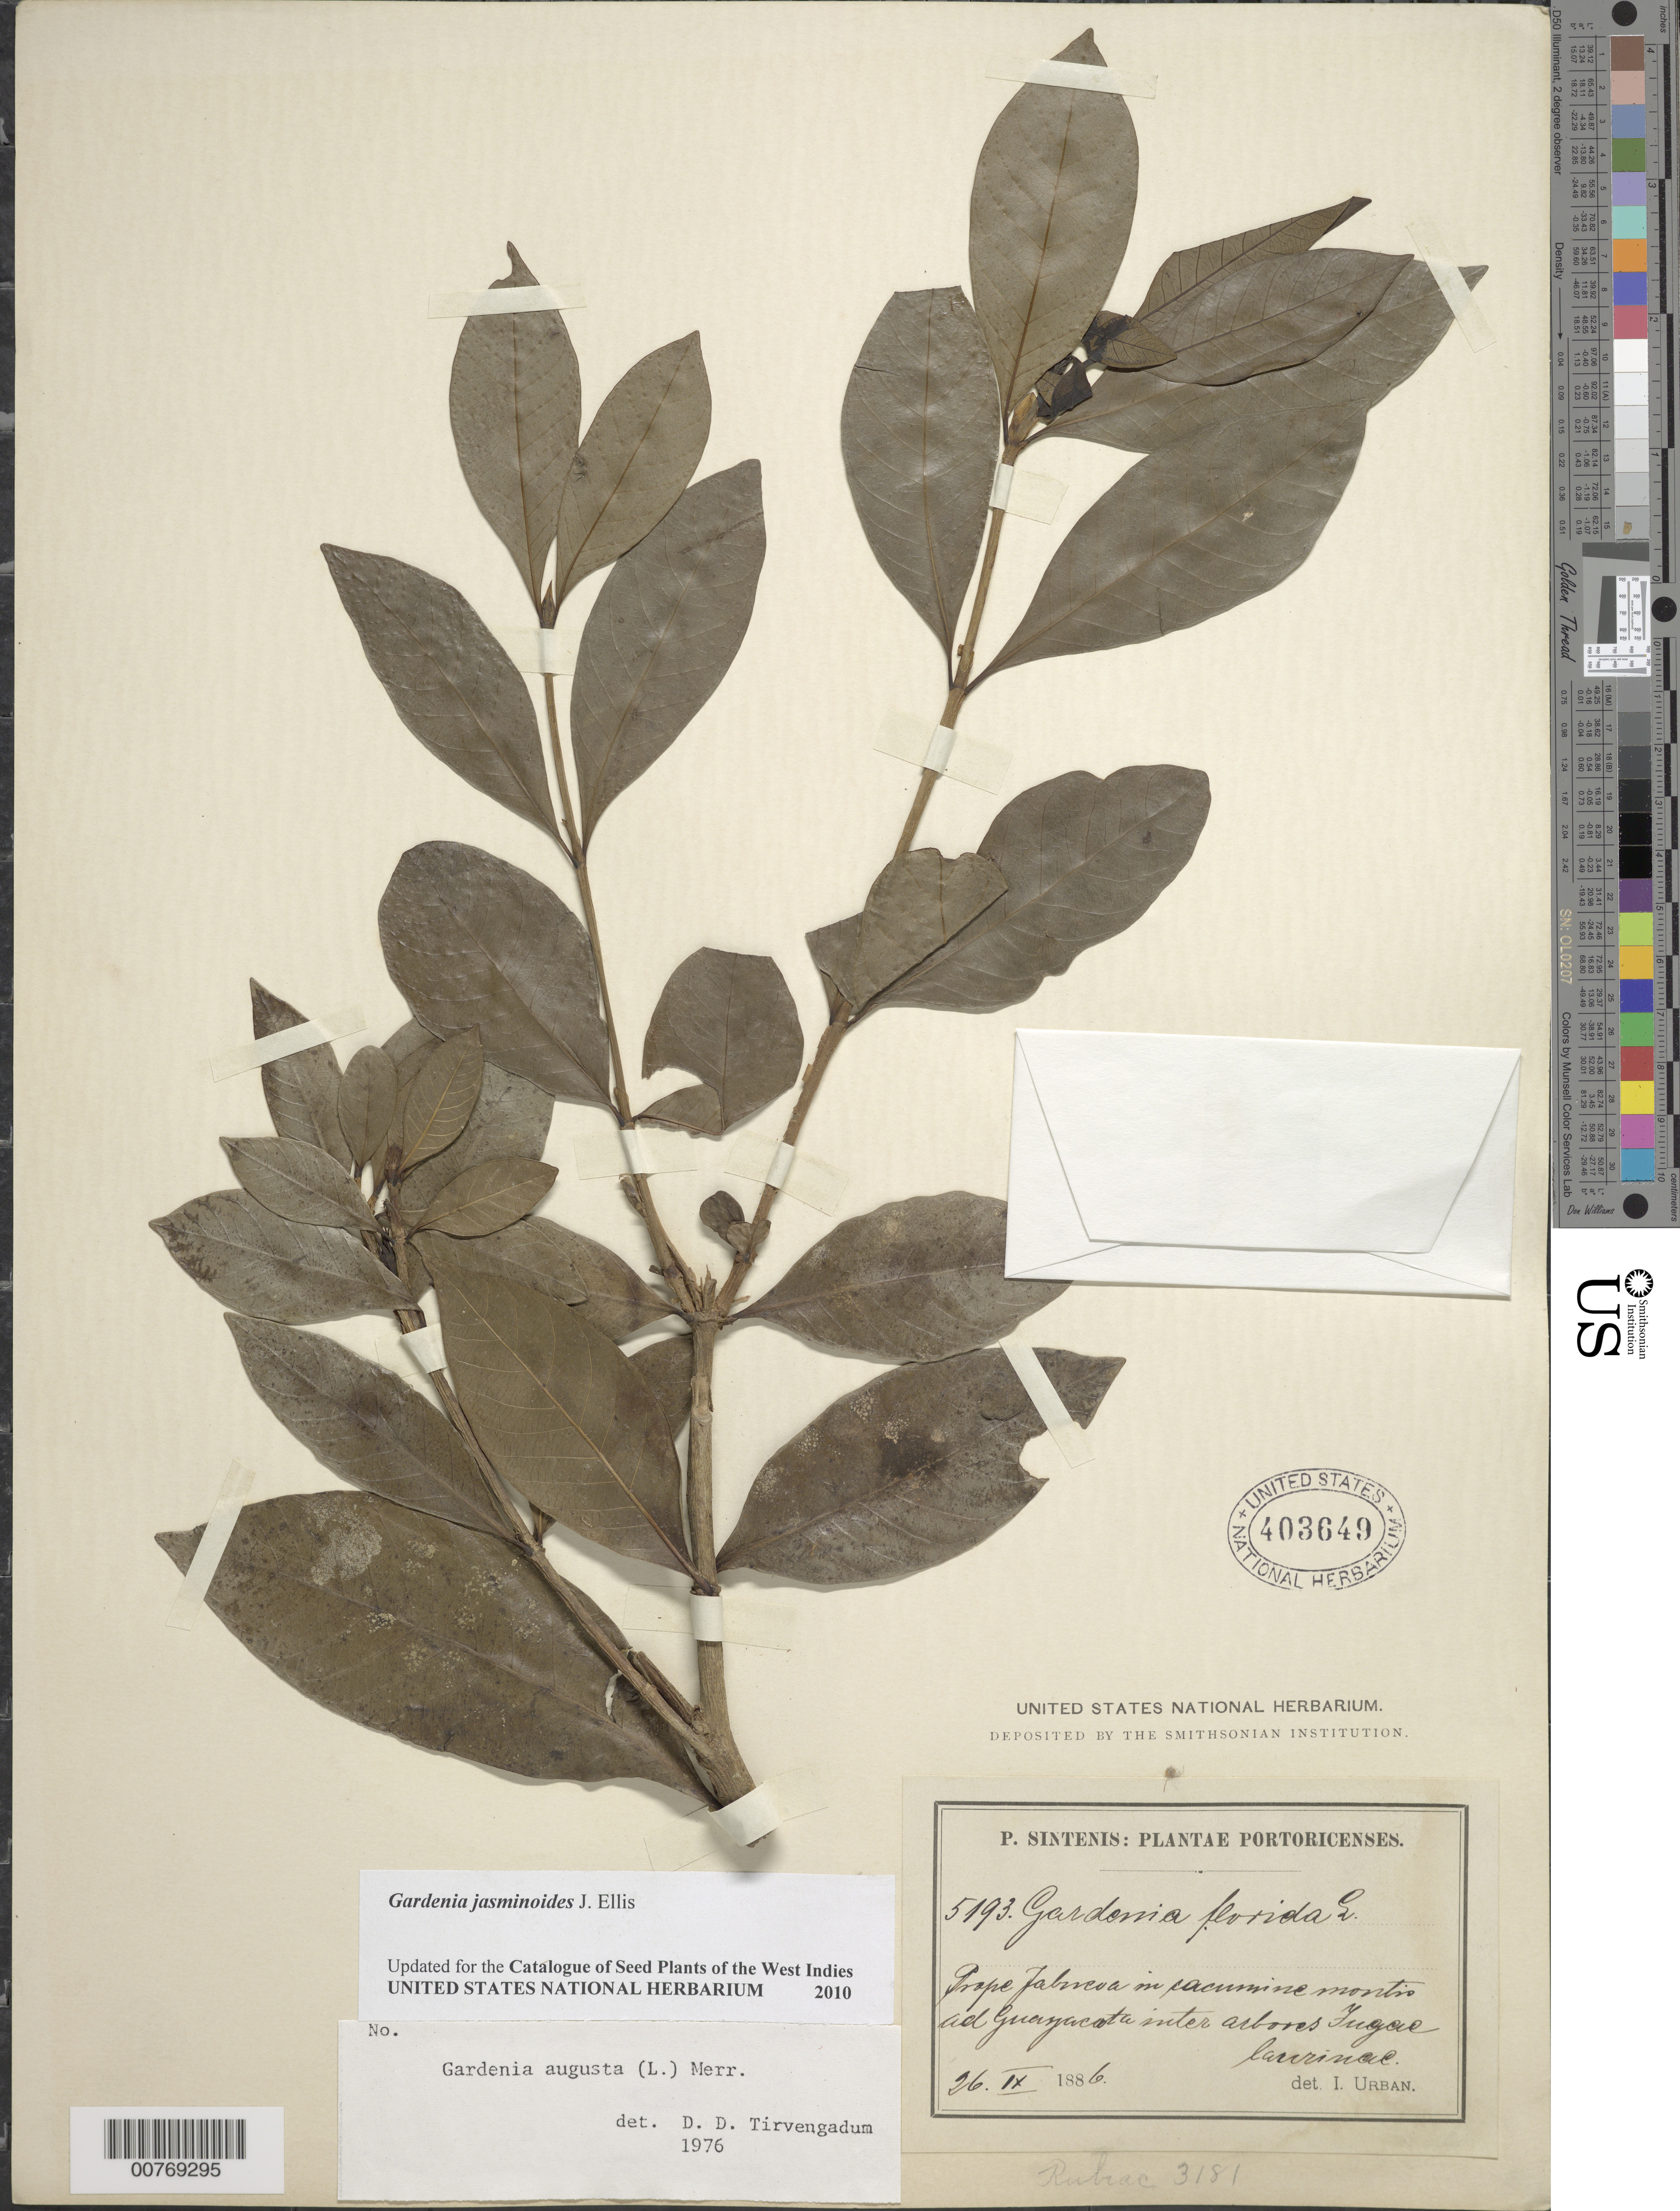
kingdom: Plantae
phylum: Tracheophyta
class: Magnoliopsida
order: Gentianales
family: Rubiaceae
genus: Gardenia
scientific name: Gardenia jasminoides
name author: J. Ellis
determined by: Tirvengadum, D. D.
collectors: P. Sintenis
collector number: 5193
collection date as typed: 26 Sep 1886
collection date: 1886-09-26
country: Puerto Rico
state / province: Yabucoa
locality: Prope Jabucoa in cacumine montis ad Guajataca inter arbores Fugae laurinae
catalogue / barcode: US 403649